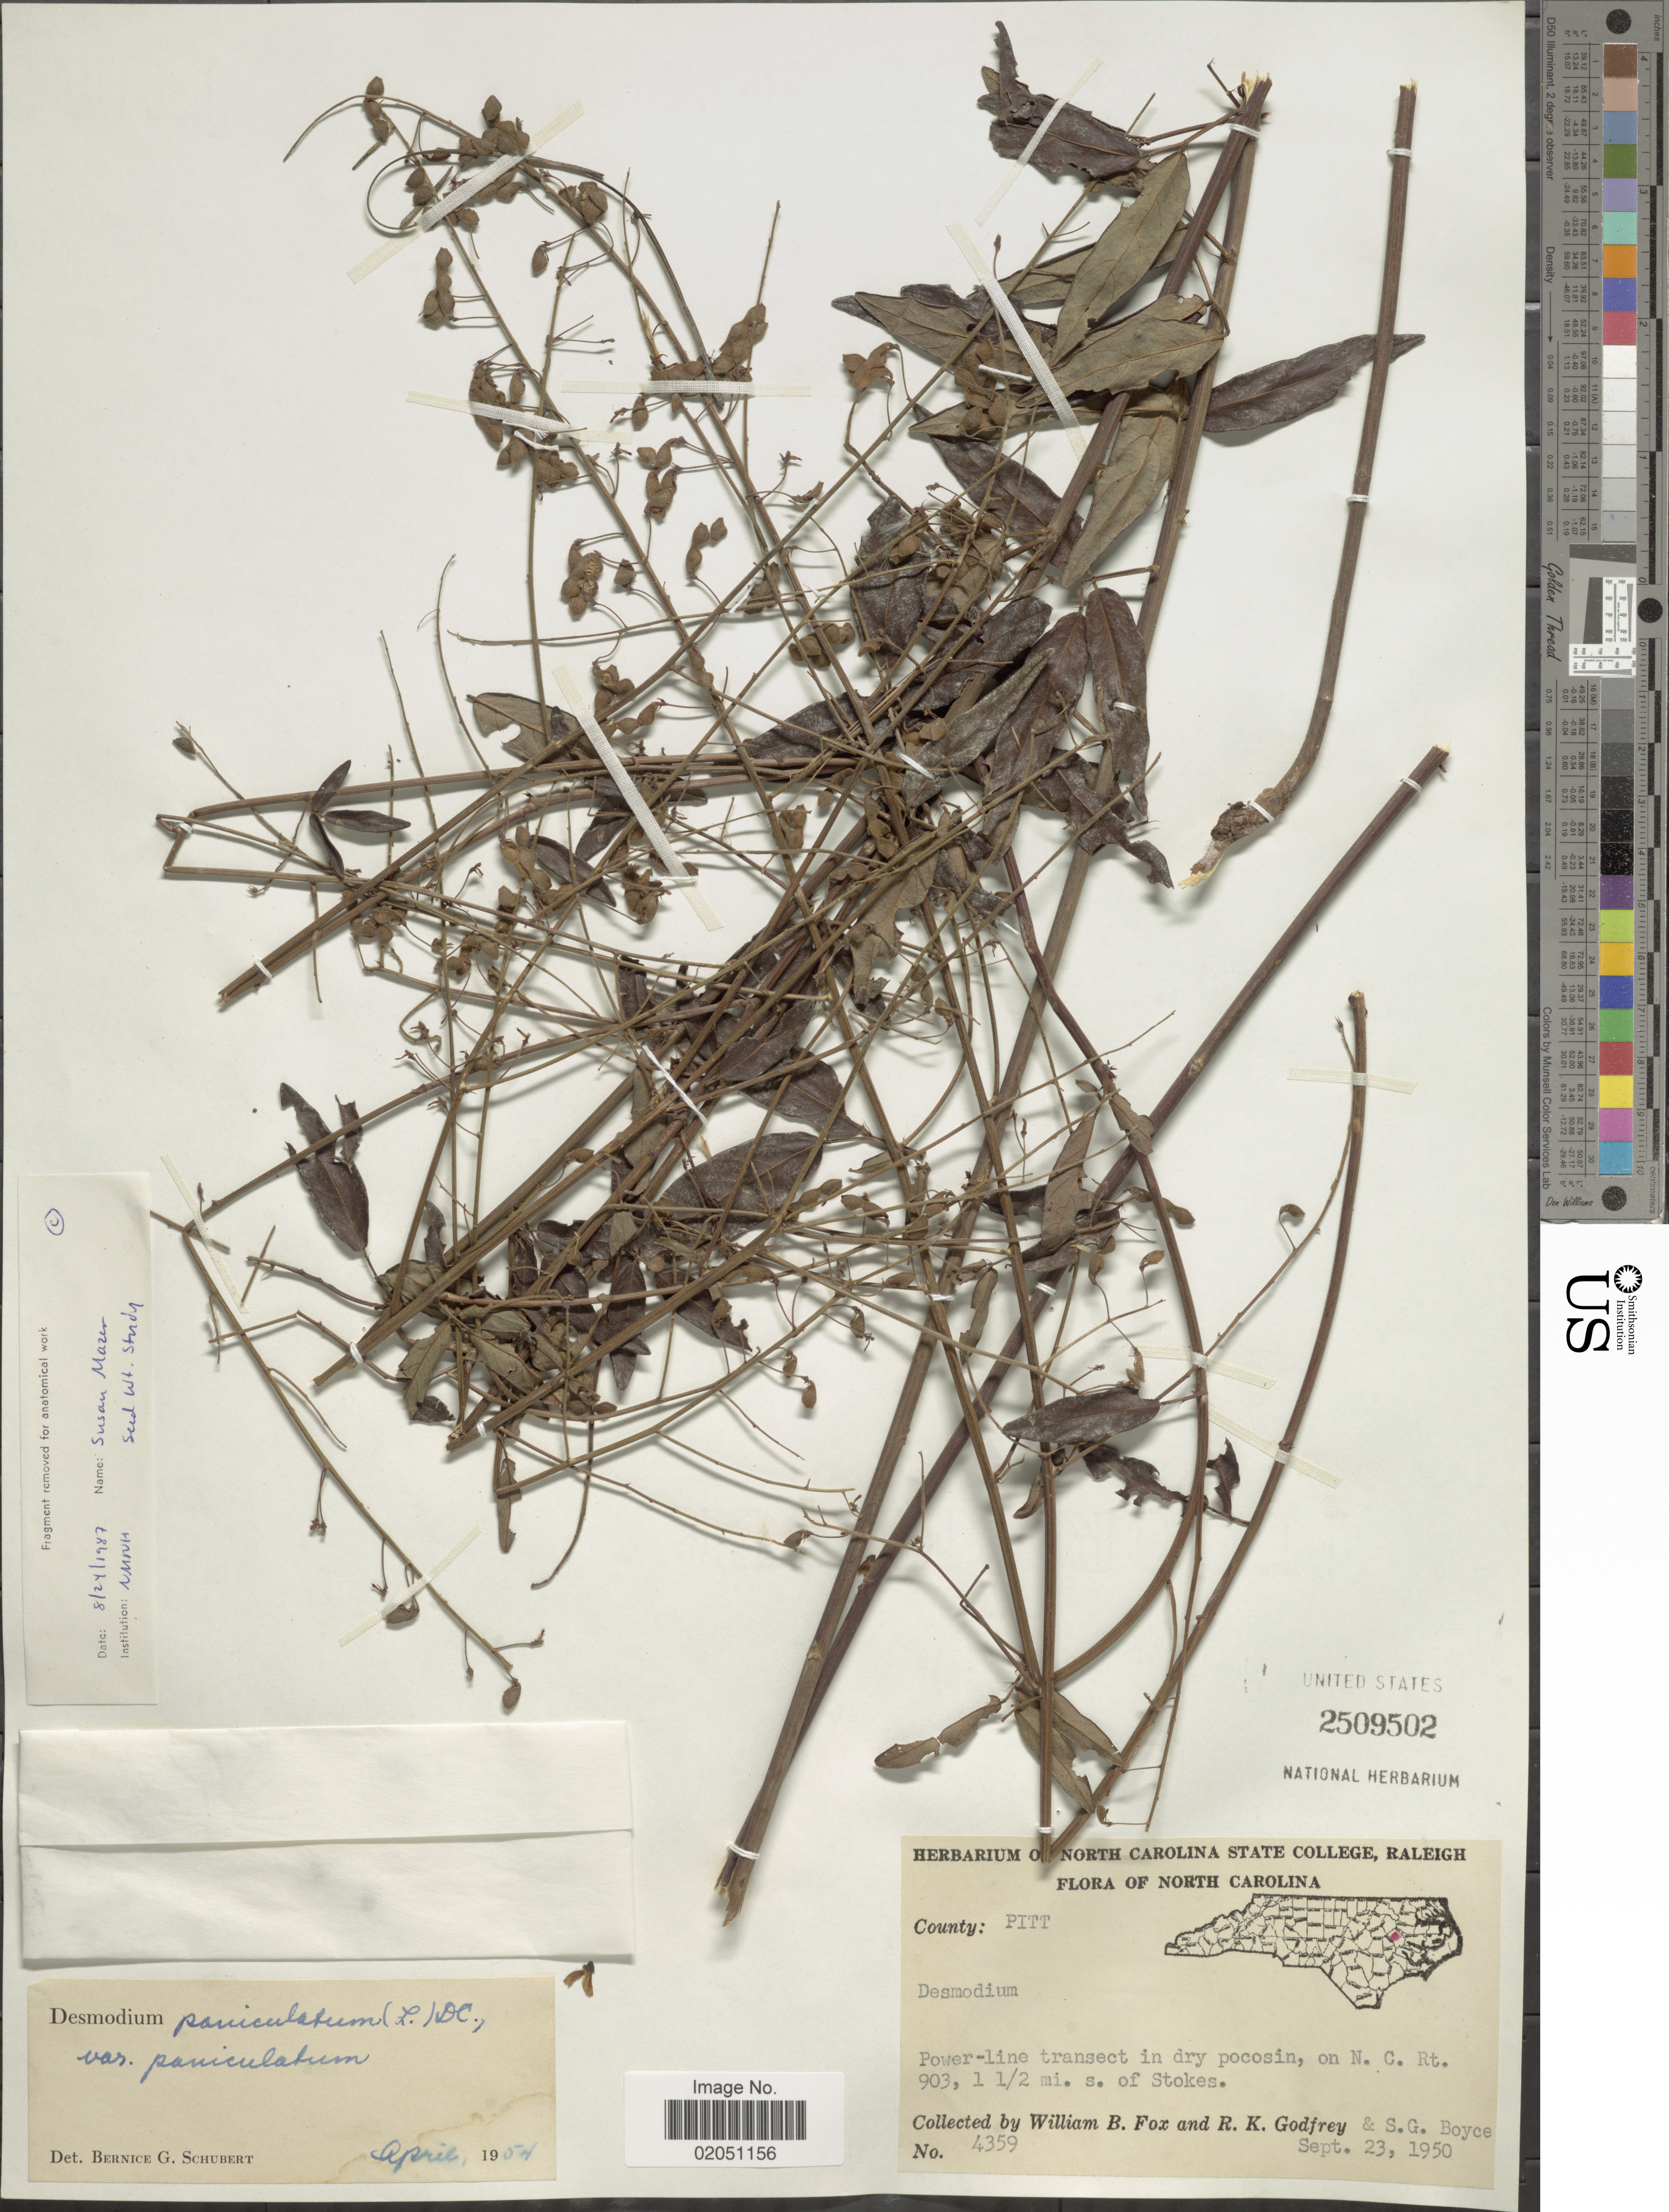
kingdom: Plantae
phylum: Tracheophyta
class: Magnoliopsida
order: Fabales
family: Fabaceae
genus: Desmodium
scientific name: Desmodium paniculatum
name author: (L.) DC.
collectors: W. B. Fox, R. K. Godfrey & S. Boyce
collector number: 4359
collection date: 1950-09-23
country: United States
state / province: North Carolina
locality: County: Pitt, Power-line transect in dry pocosin, on N.C. Rt. 903, 1½ mi s. of Stokes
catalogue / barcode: US 2509502